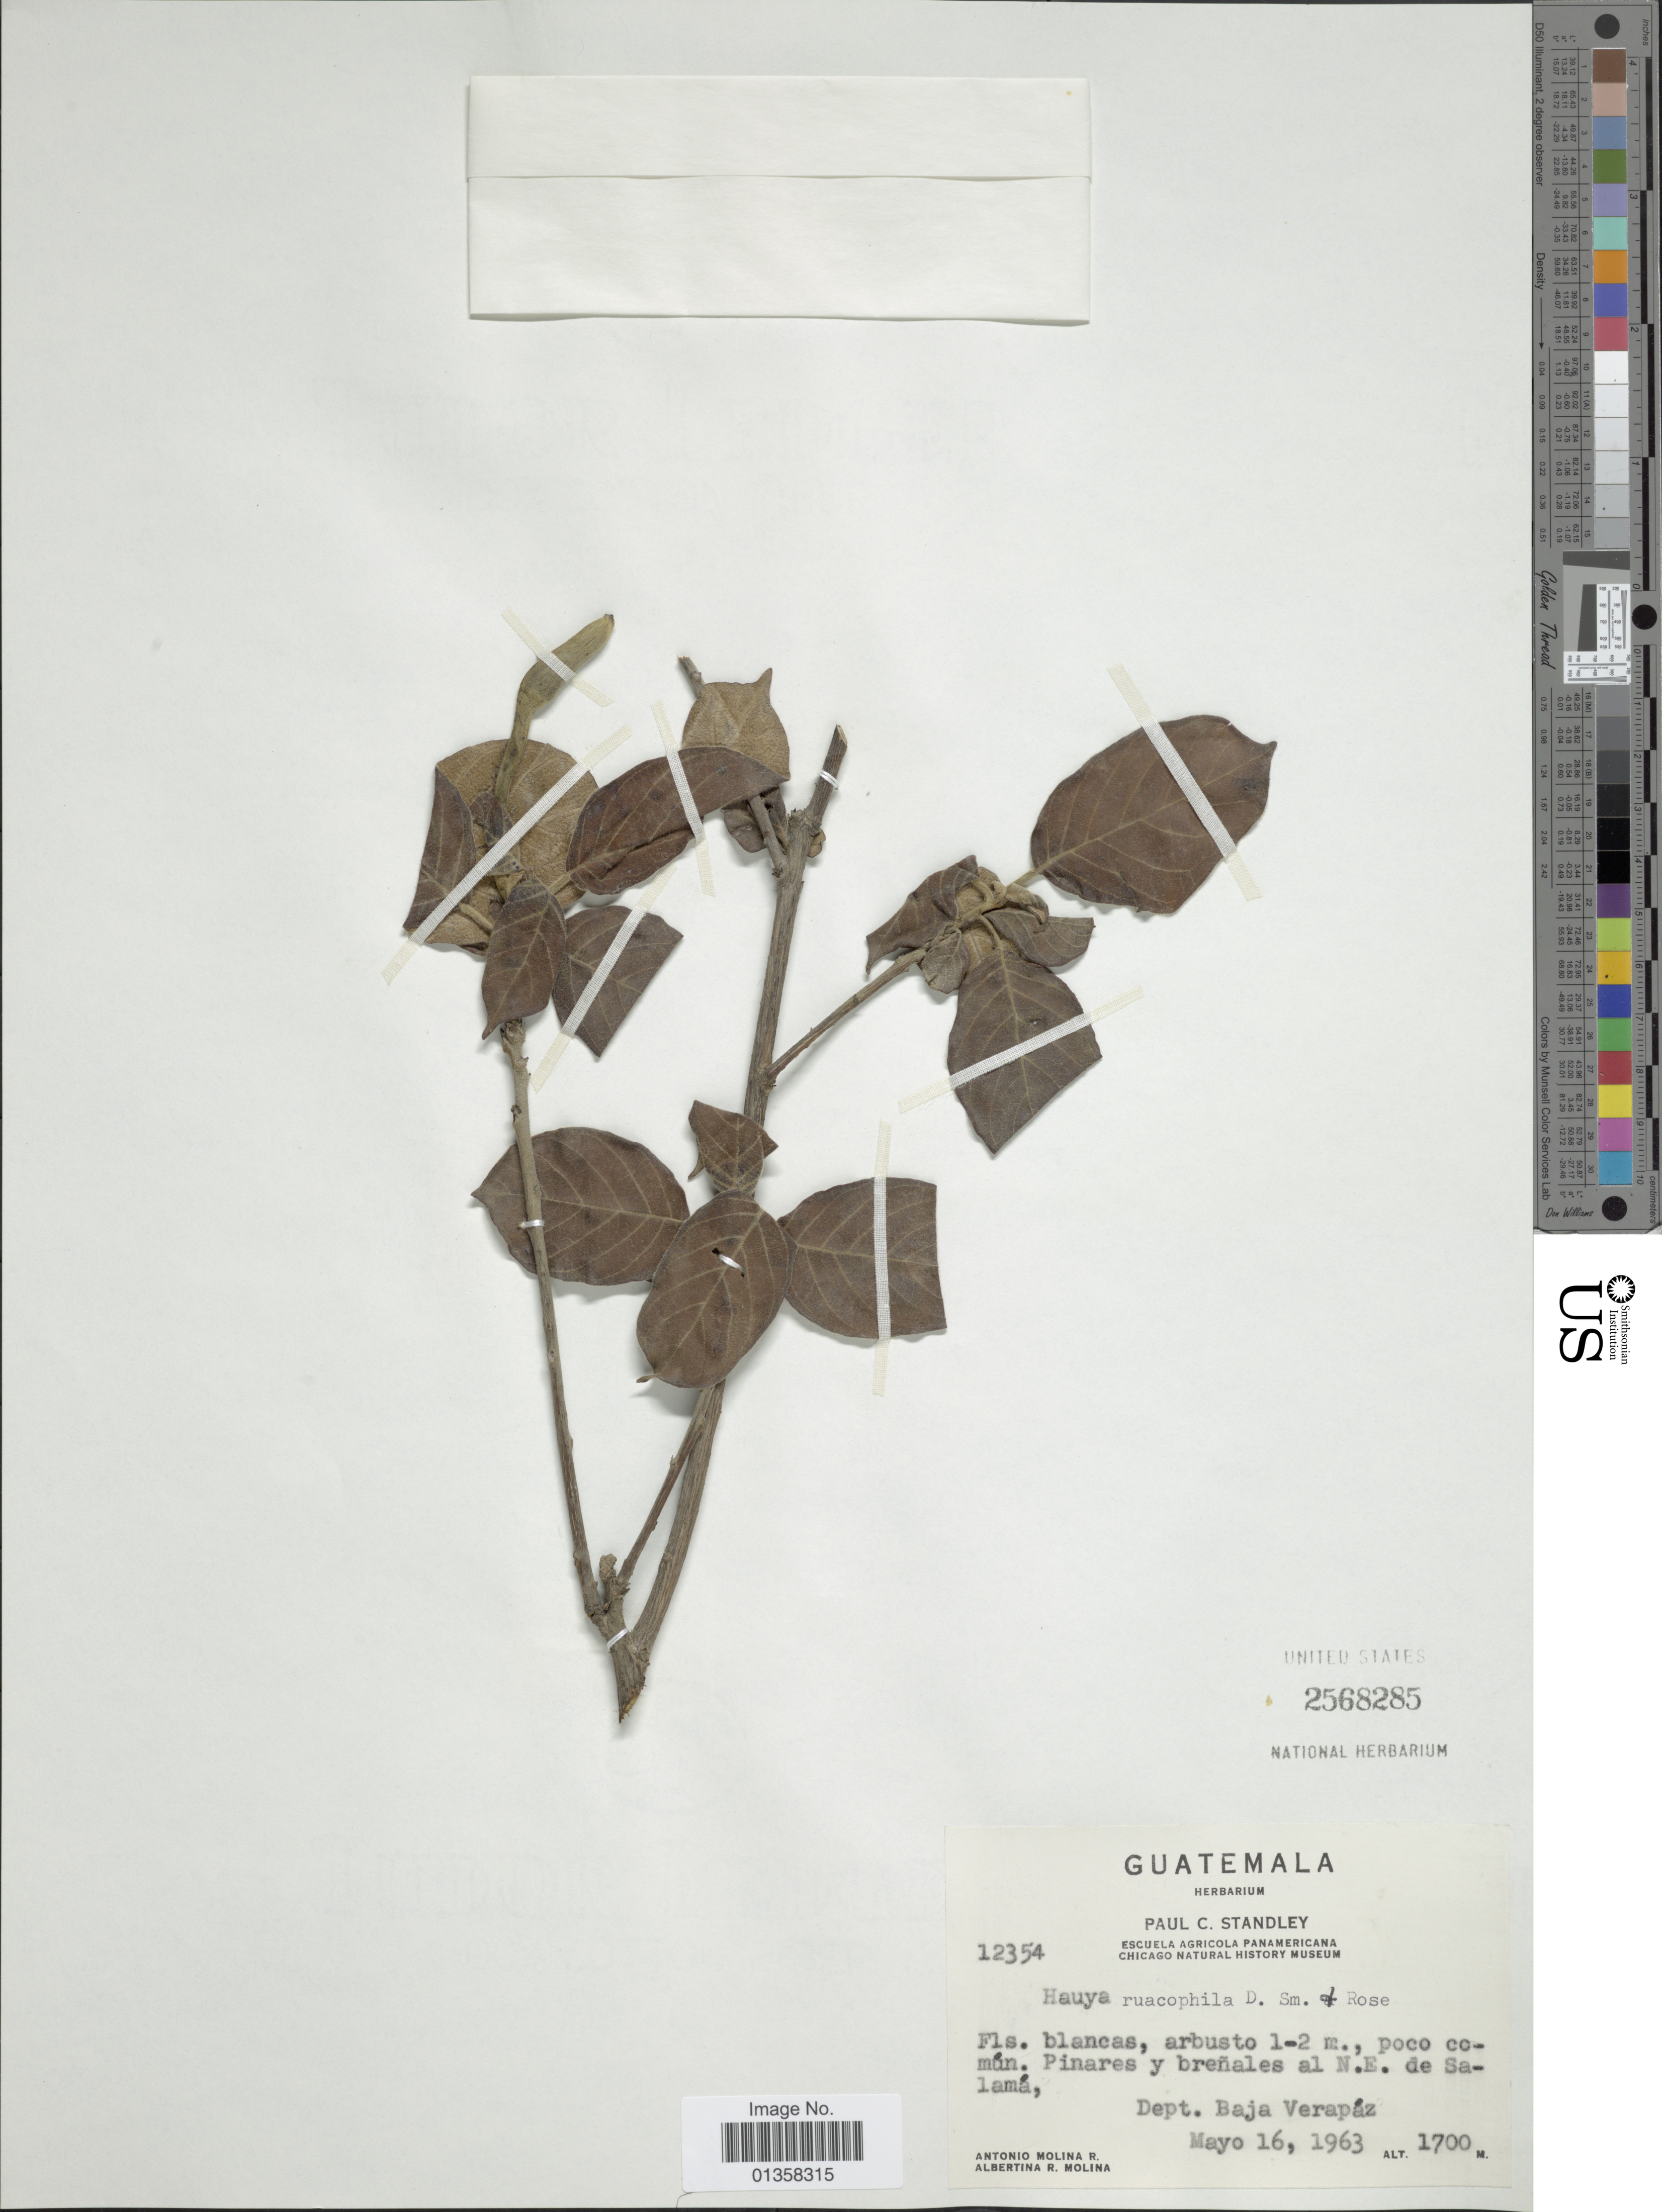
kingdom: Plantae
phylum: Tracheophyta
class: Magnoliopsida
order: Myrtales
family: Onagraceae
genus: Ludwigia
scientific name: Ludwigia hyssopifolia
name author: (G. Don) Exell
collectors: A. Molina R. & A. R. Molina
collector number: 12354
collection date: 1963-05-16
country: Guatemala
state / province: Baja Verapaz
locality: Pocp común. Pinares y breñales al N.E. de Salamá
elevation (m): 1700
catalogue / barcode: US 2568285